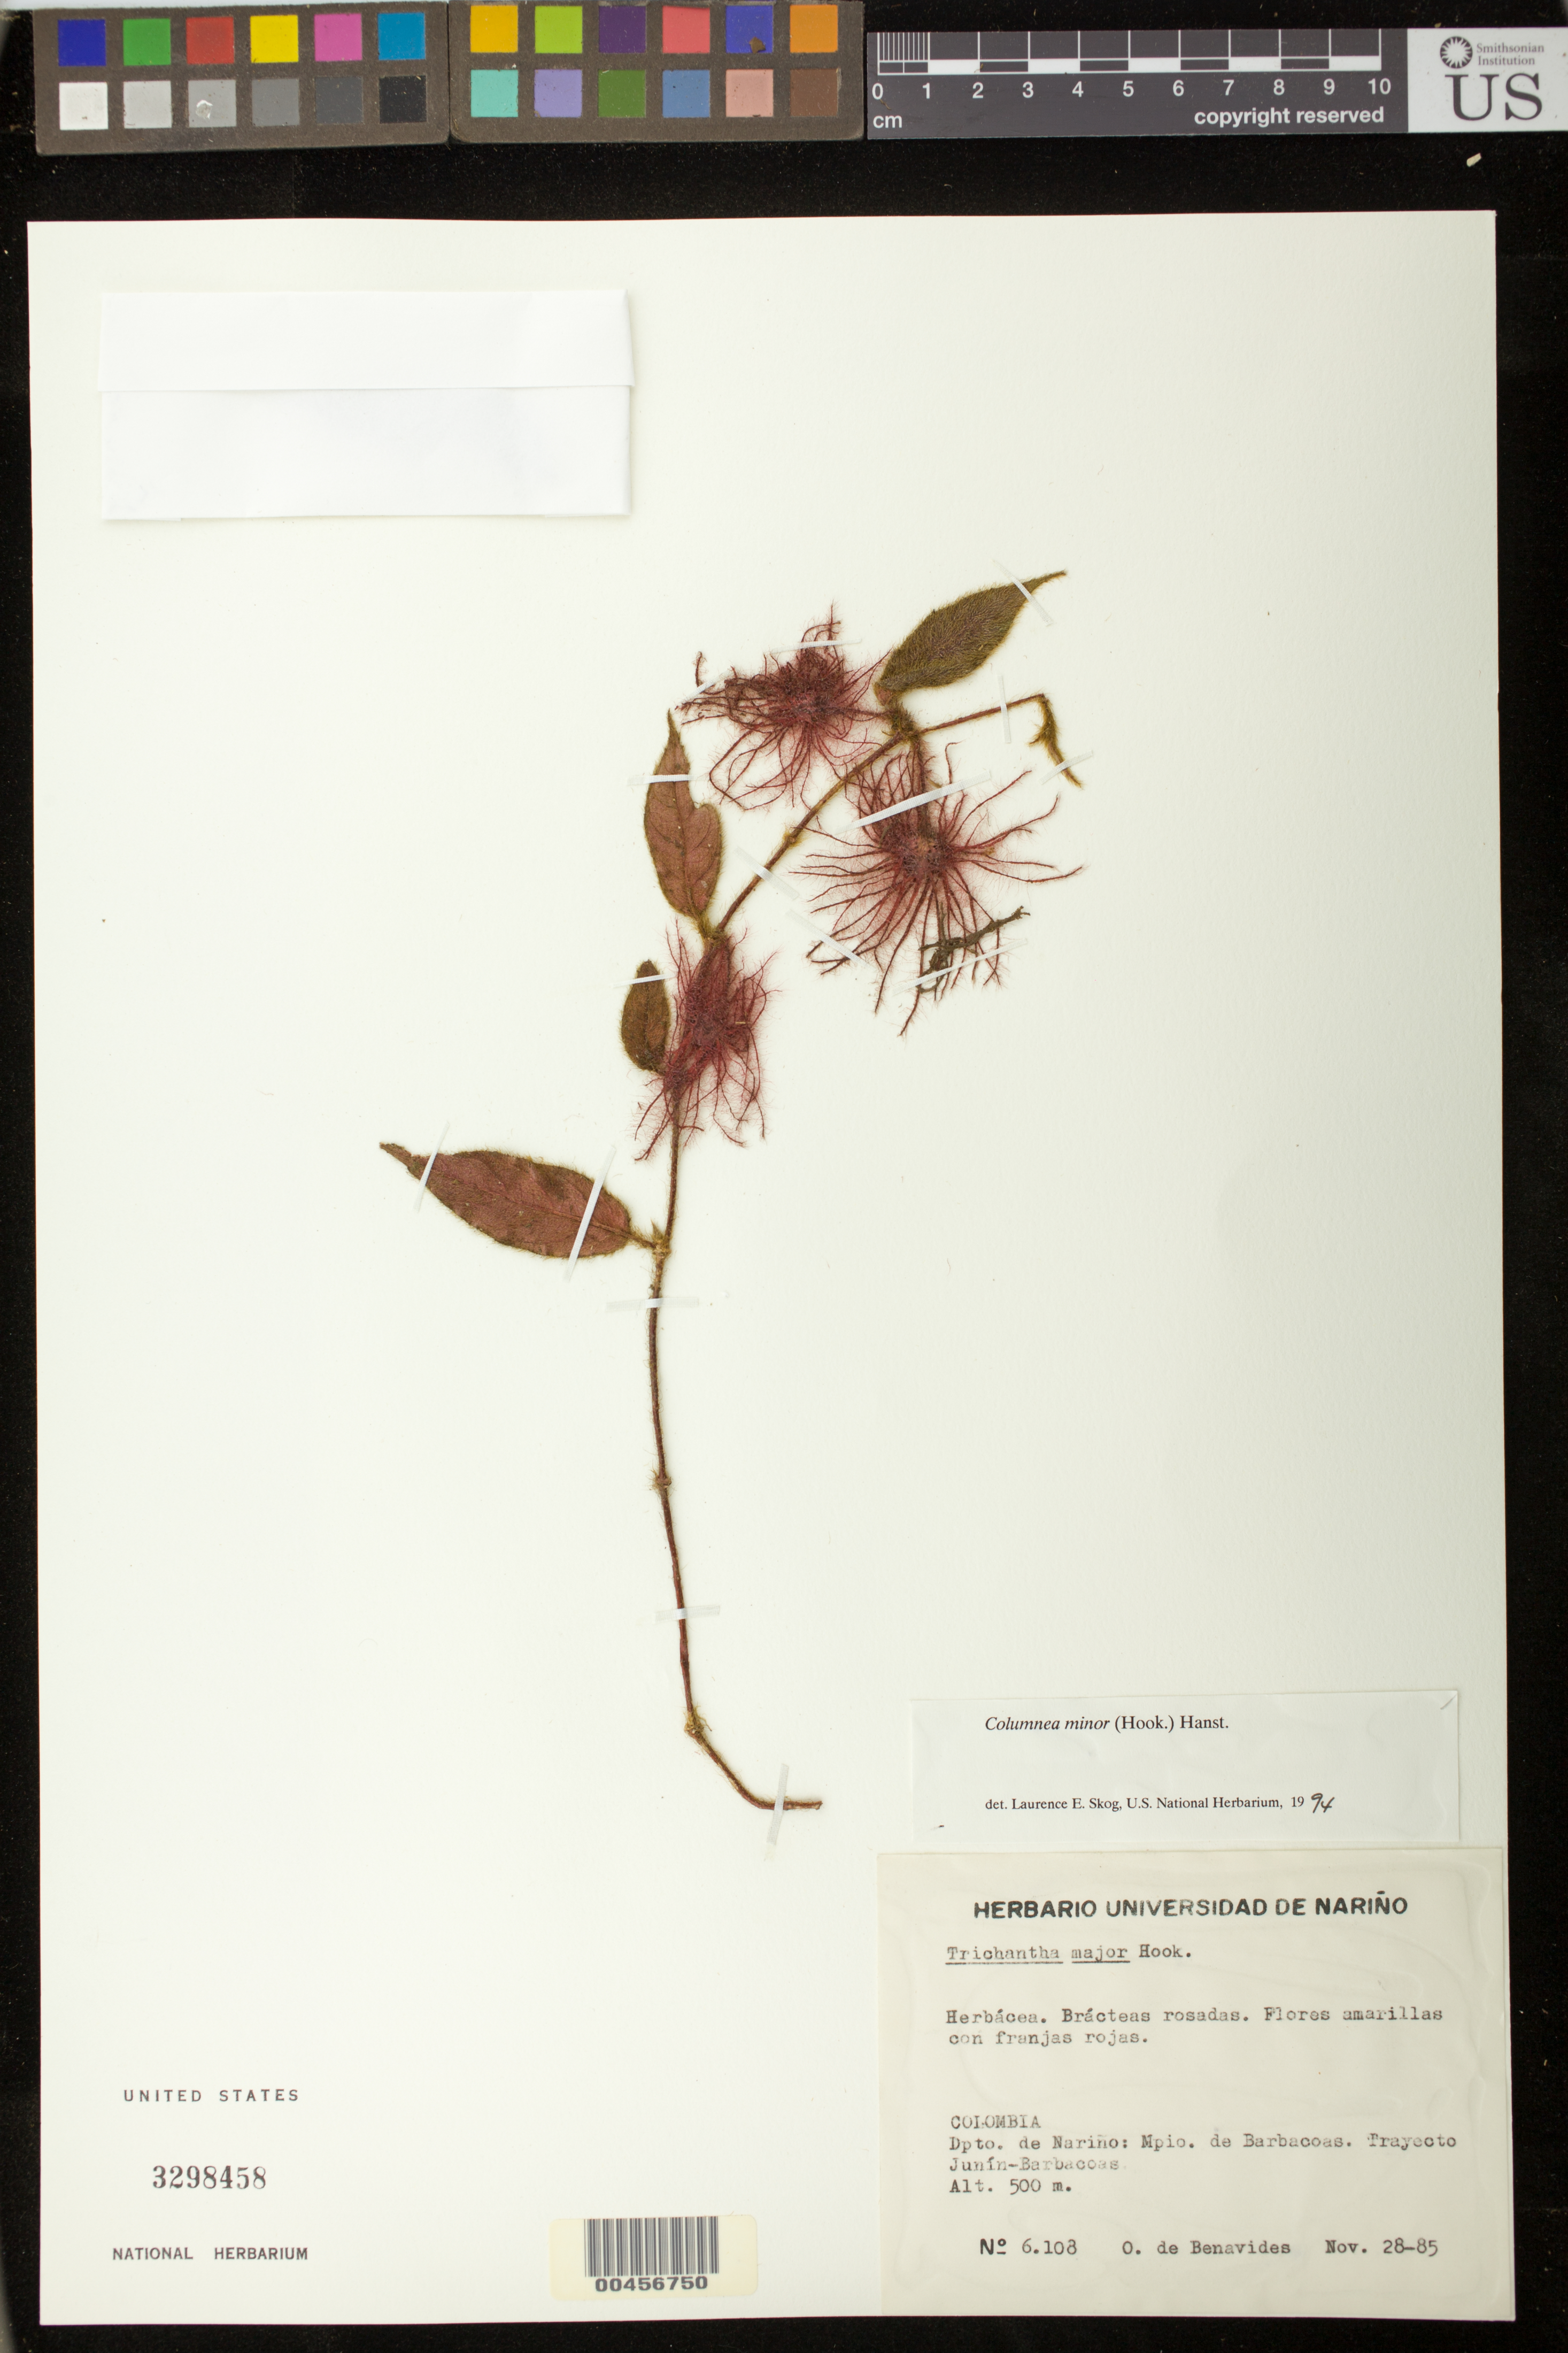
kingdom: Plantae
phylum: Tracheophyta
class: Magnoliopsida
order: Lamiales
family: Gesneriaceae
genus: Columnea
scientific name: Columnea minor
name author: (Hook.) Hanst.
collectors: Olga S. de Benavides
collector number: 6108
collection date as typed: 28 Nov 1985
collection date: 1985-11-28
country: Colombia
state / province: Nariño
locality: Barbacoas, trayecto Junin-Barbacoas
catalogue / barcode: US 3298458